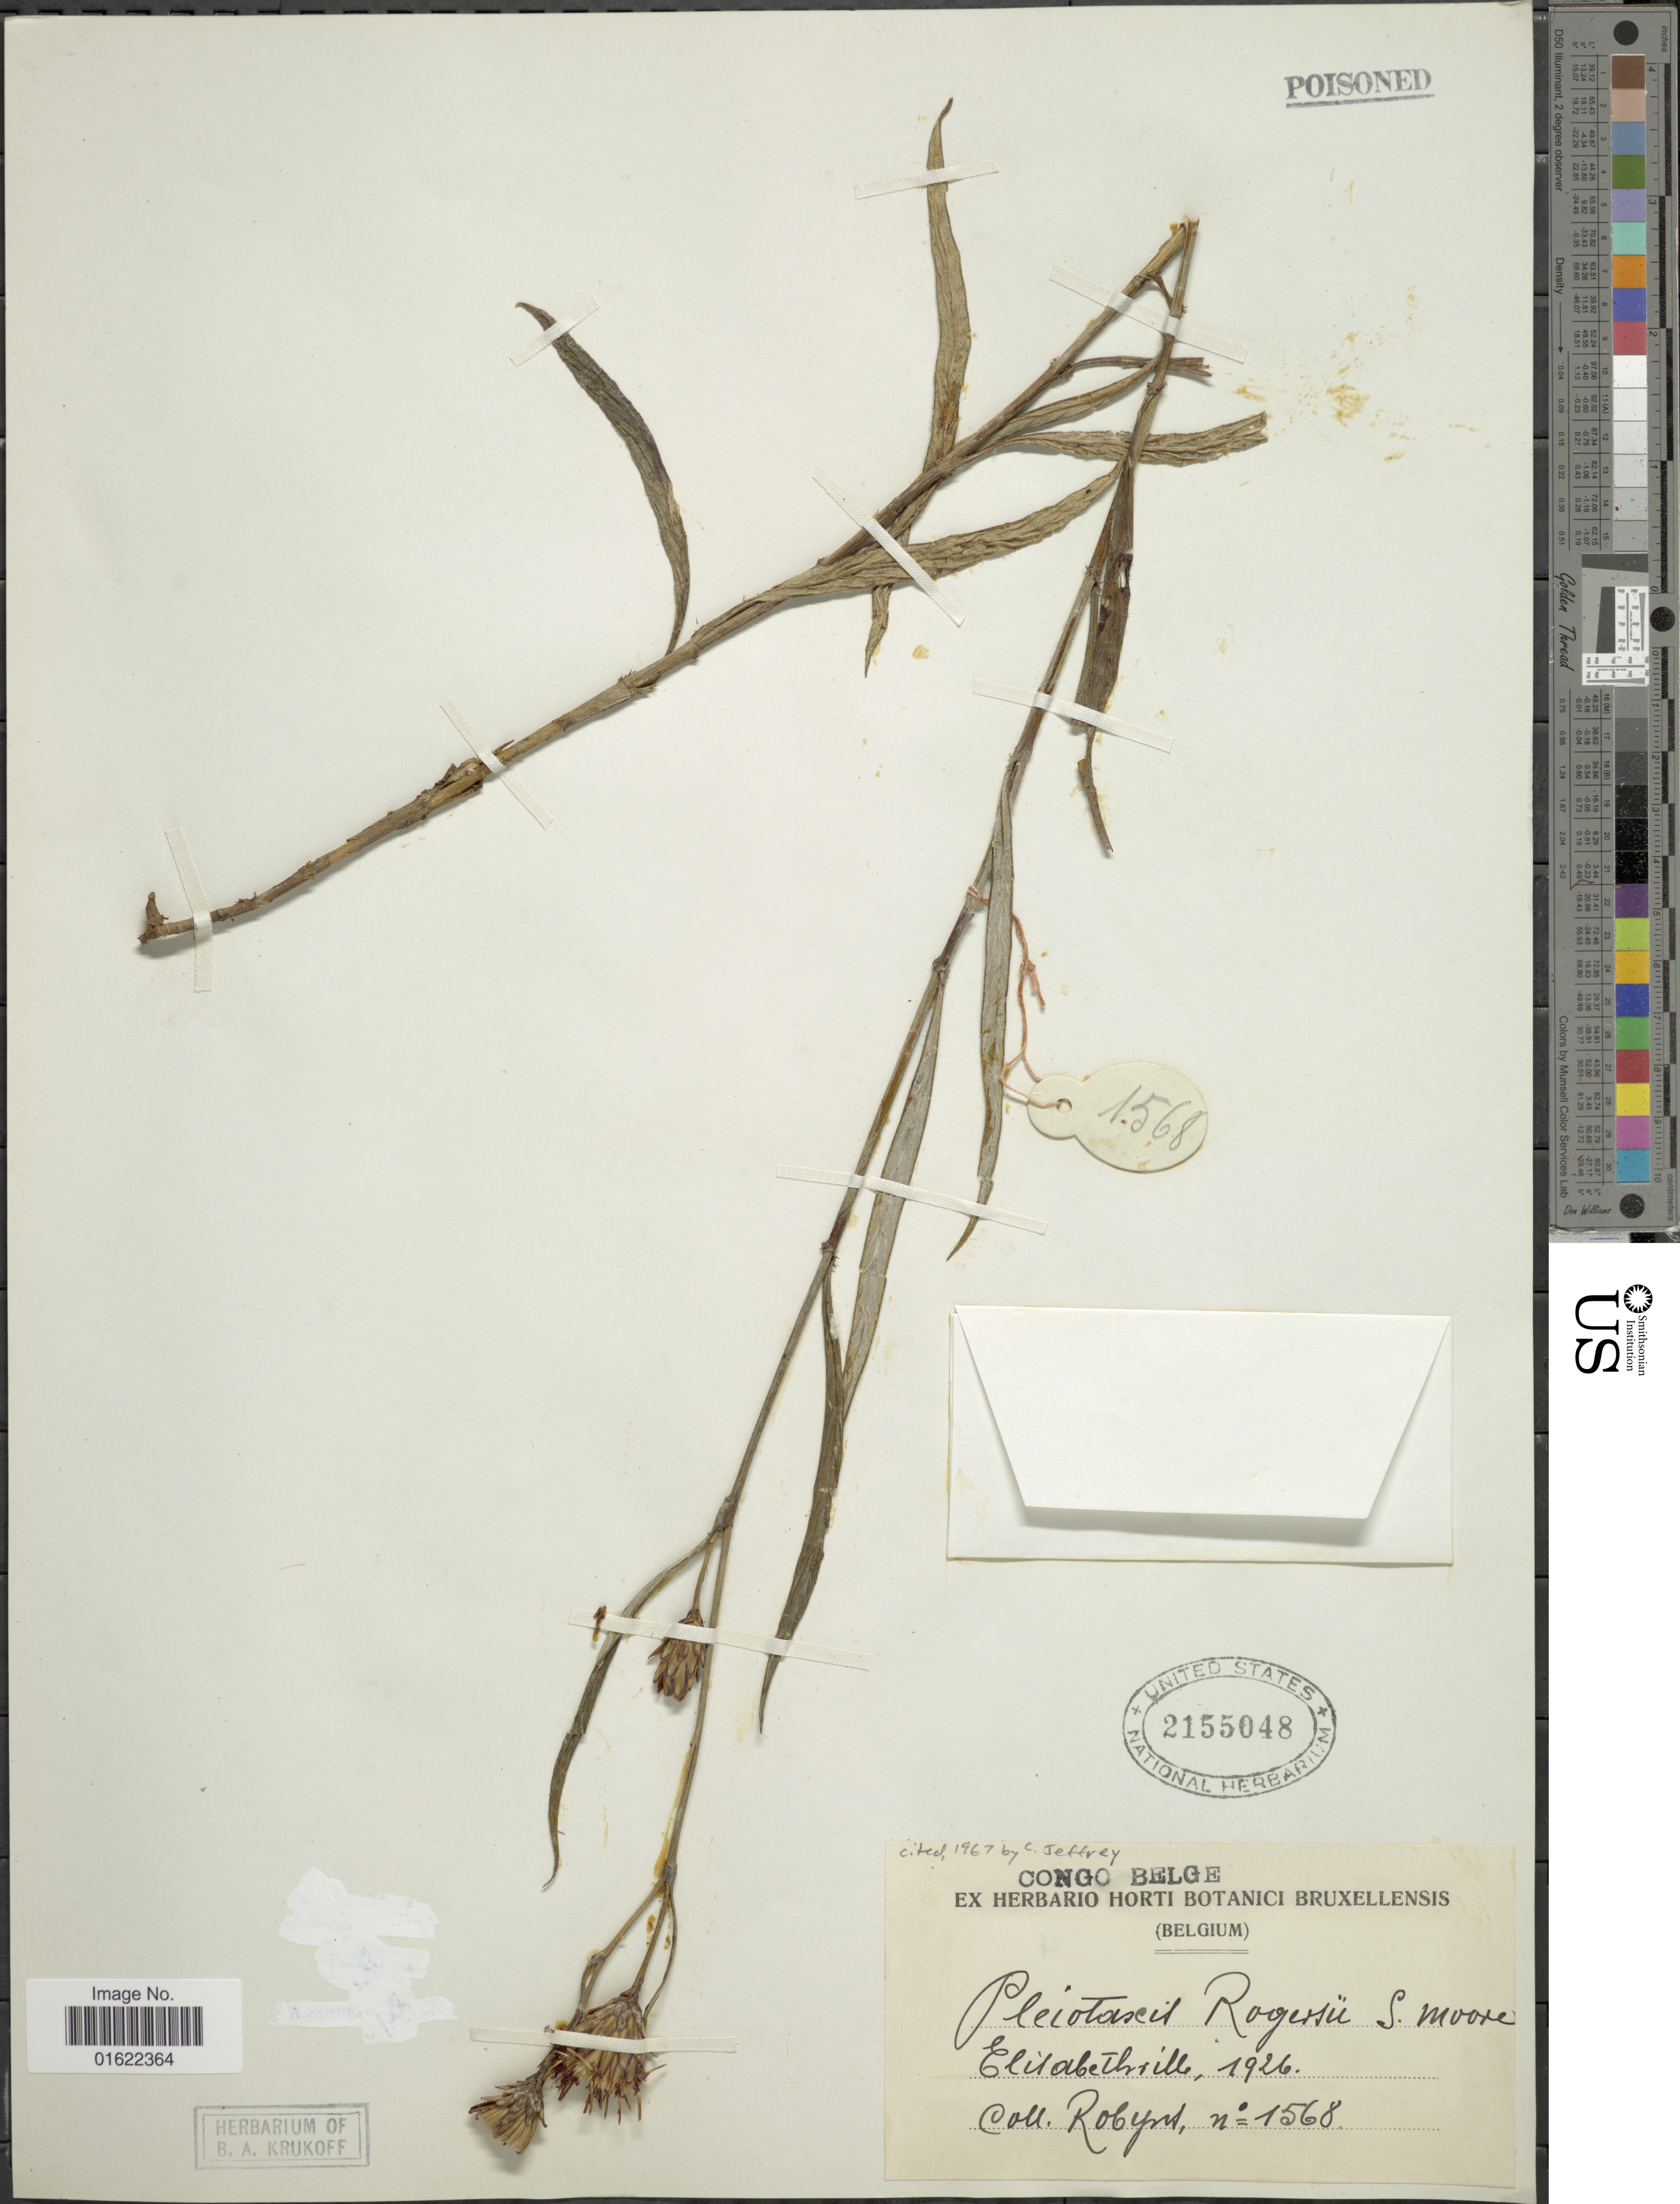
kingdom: Plantae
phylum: Tracheophyta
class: Magnoliopsida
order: Asterales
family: Asteraceae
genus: Pleiotaxis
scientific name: Pleiotaxis rogersii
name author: S. Moore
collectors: -. Robyns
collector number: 1568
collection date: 1926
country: Congo, Democratic Republic of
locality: Elisabethville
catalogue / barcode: US 2155048